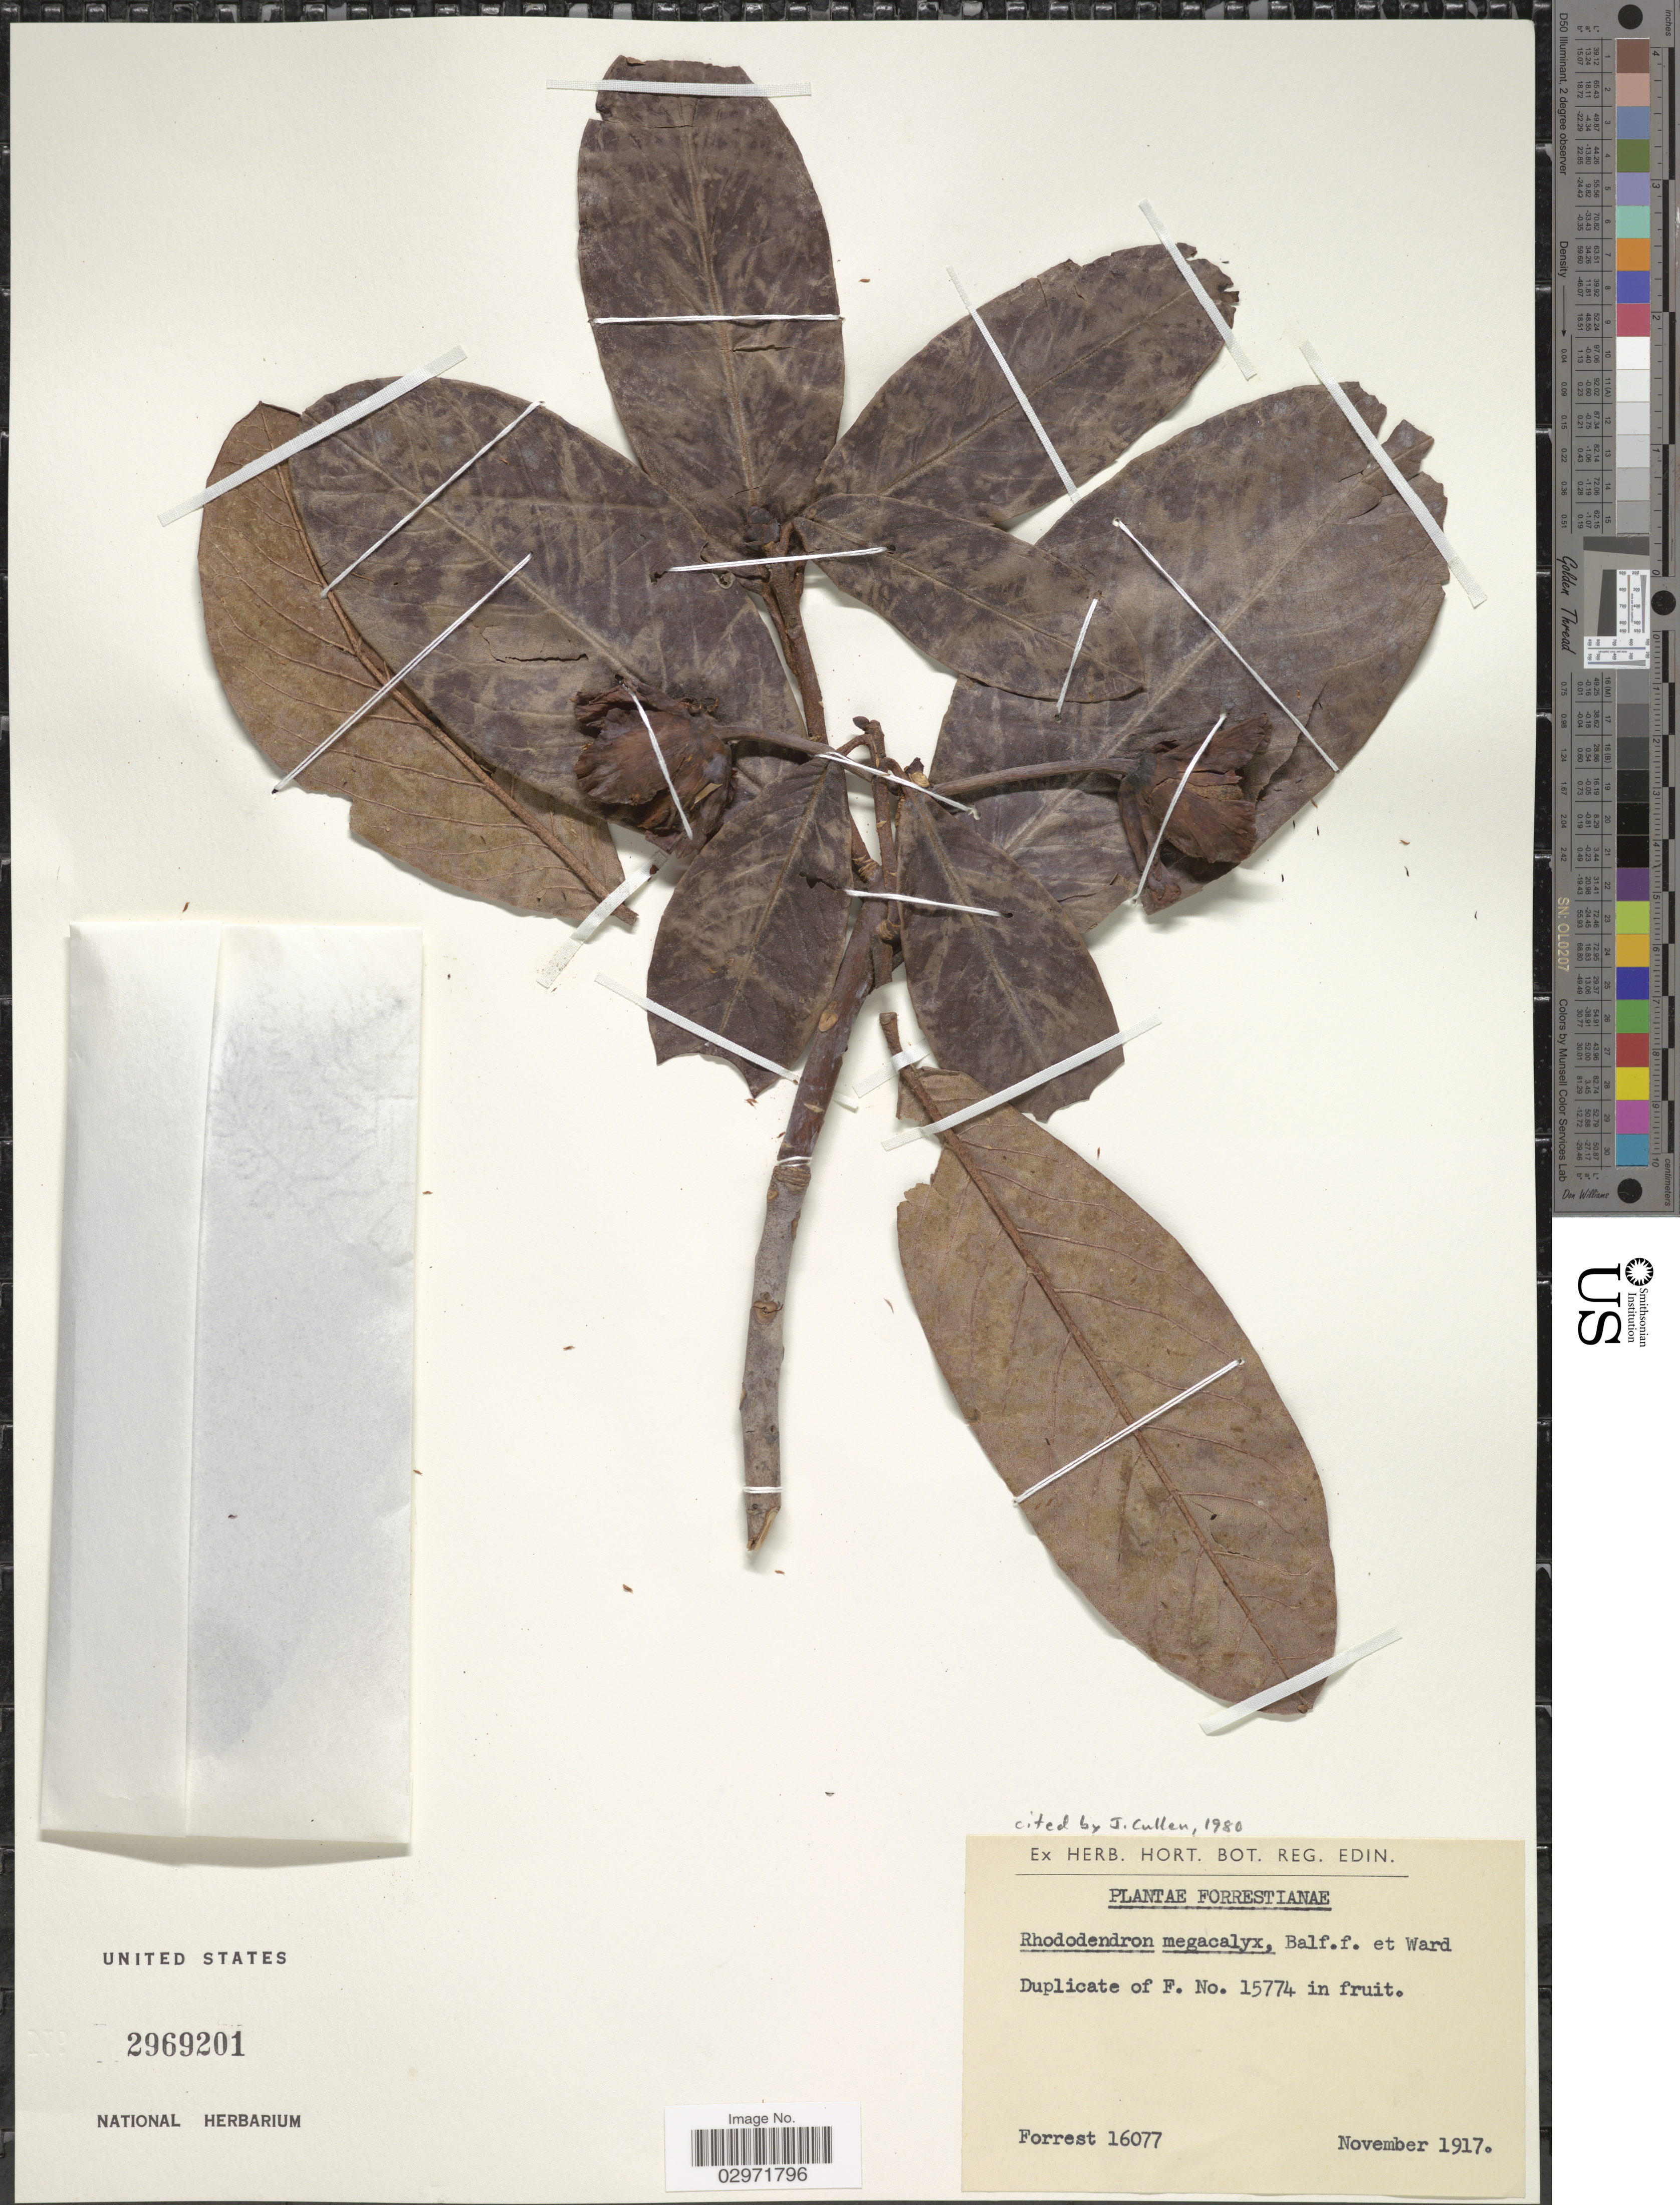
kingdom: Plantae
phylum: Tracheophyta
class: Magnoliopsida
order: Ericales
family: Ericaceae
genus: Rhododendron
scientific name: Rhododendron megacalyx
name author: Balf. f. & Ward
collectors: -. Forrest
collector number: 16077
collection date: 1917-11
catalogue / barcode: US 2969201